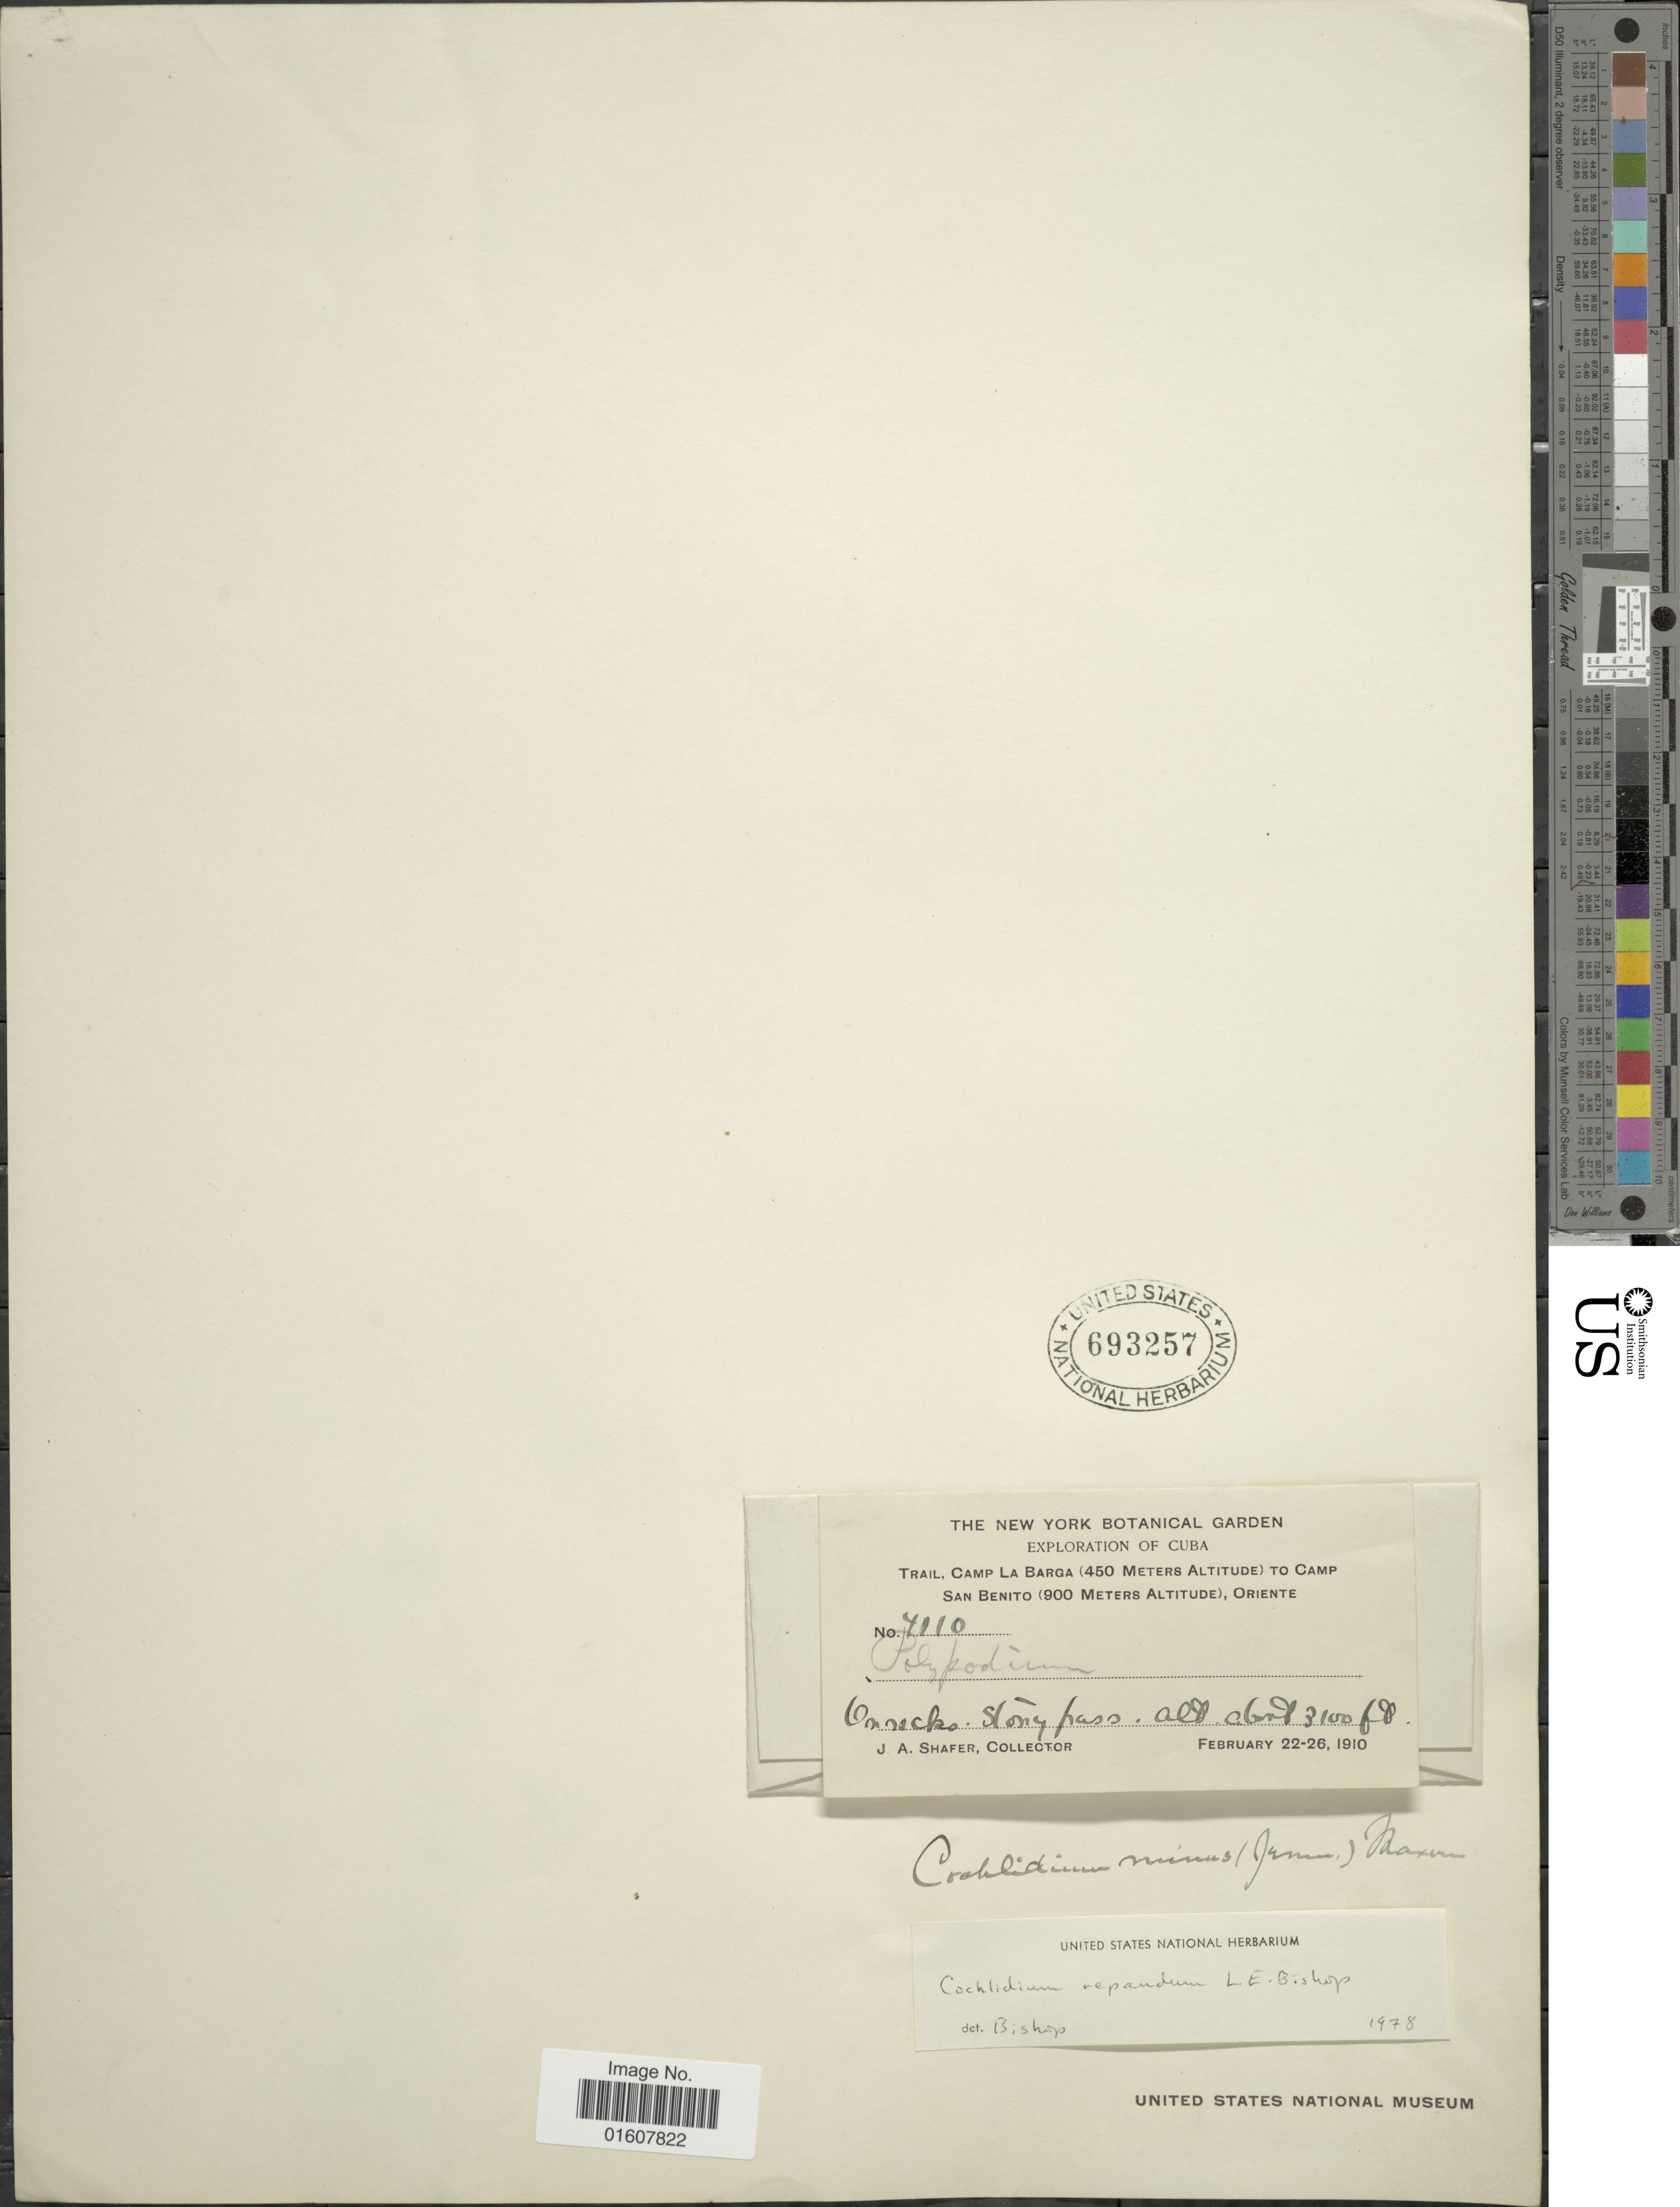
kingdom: Plantae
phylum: Tracheophyta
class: Polypodiopsida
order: Polypodiales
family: Polypodiaceae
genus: Cochlidium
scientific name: Cochlidium repandum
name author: L.E. Bishop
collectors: J. A. Shafer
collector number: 4110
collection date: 1910-02-22/1910-02-26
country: Cuba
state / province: Oriente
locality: Trail, Camp La Barga to Camp San Benito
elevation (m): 450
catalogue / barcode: US 693257